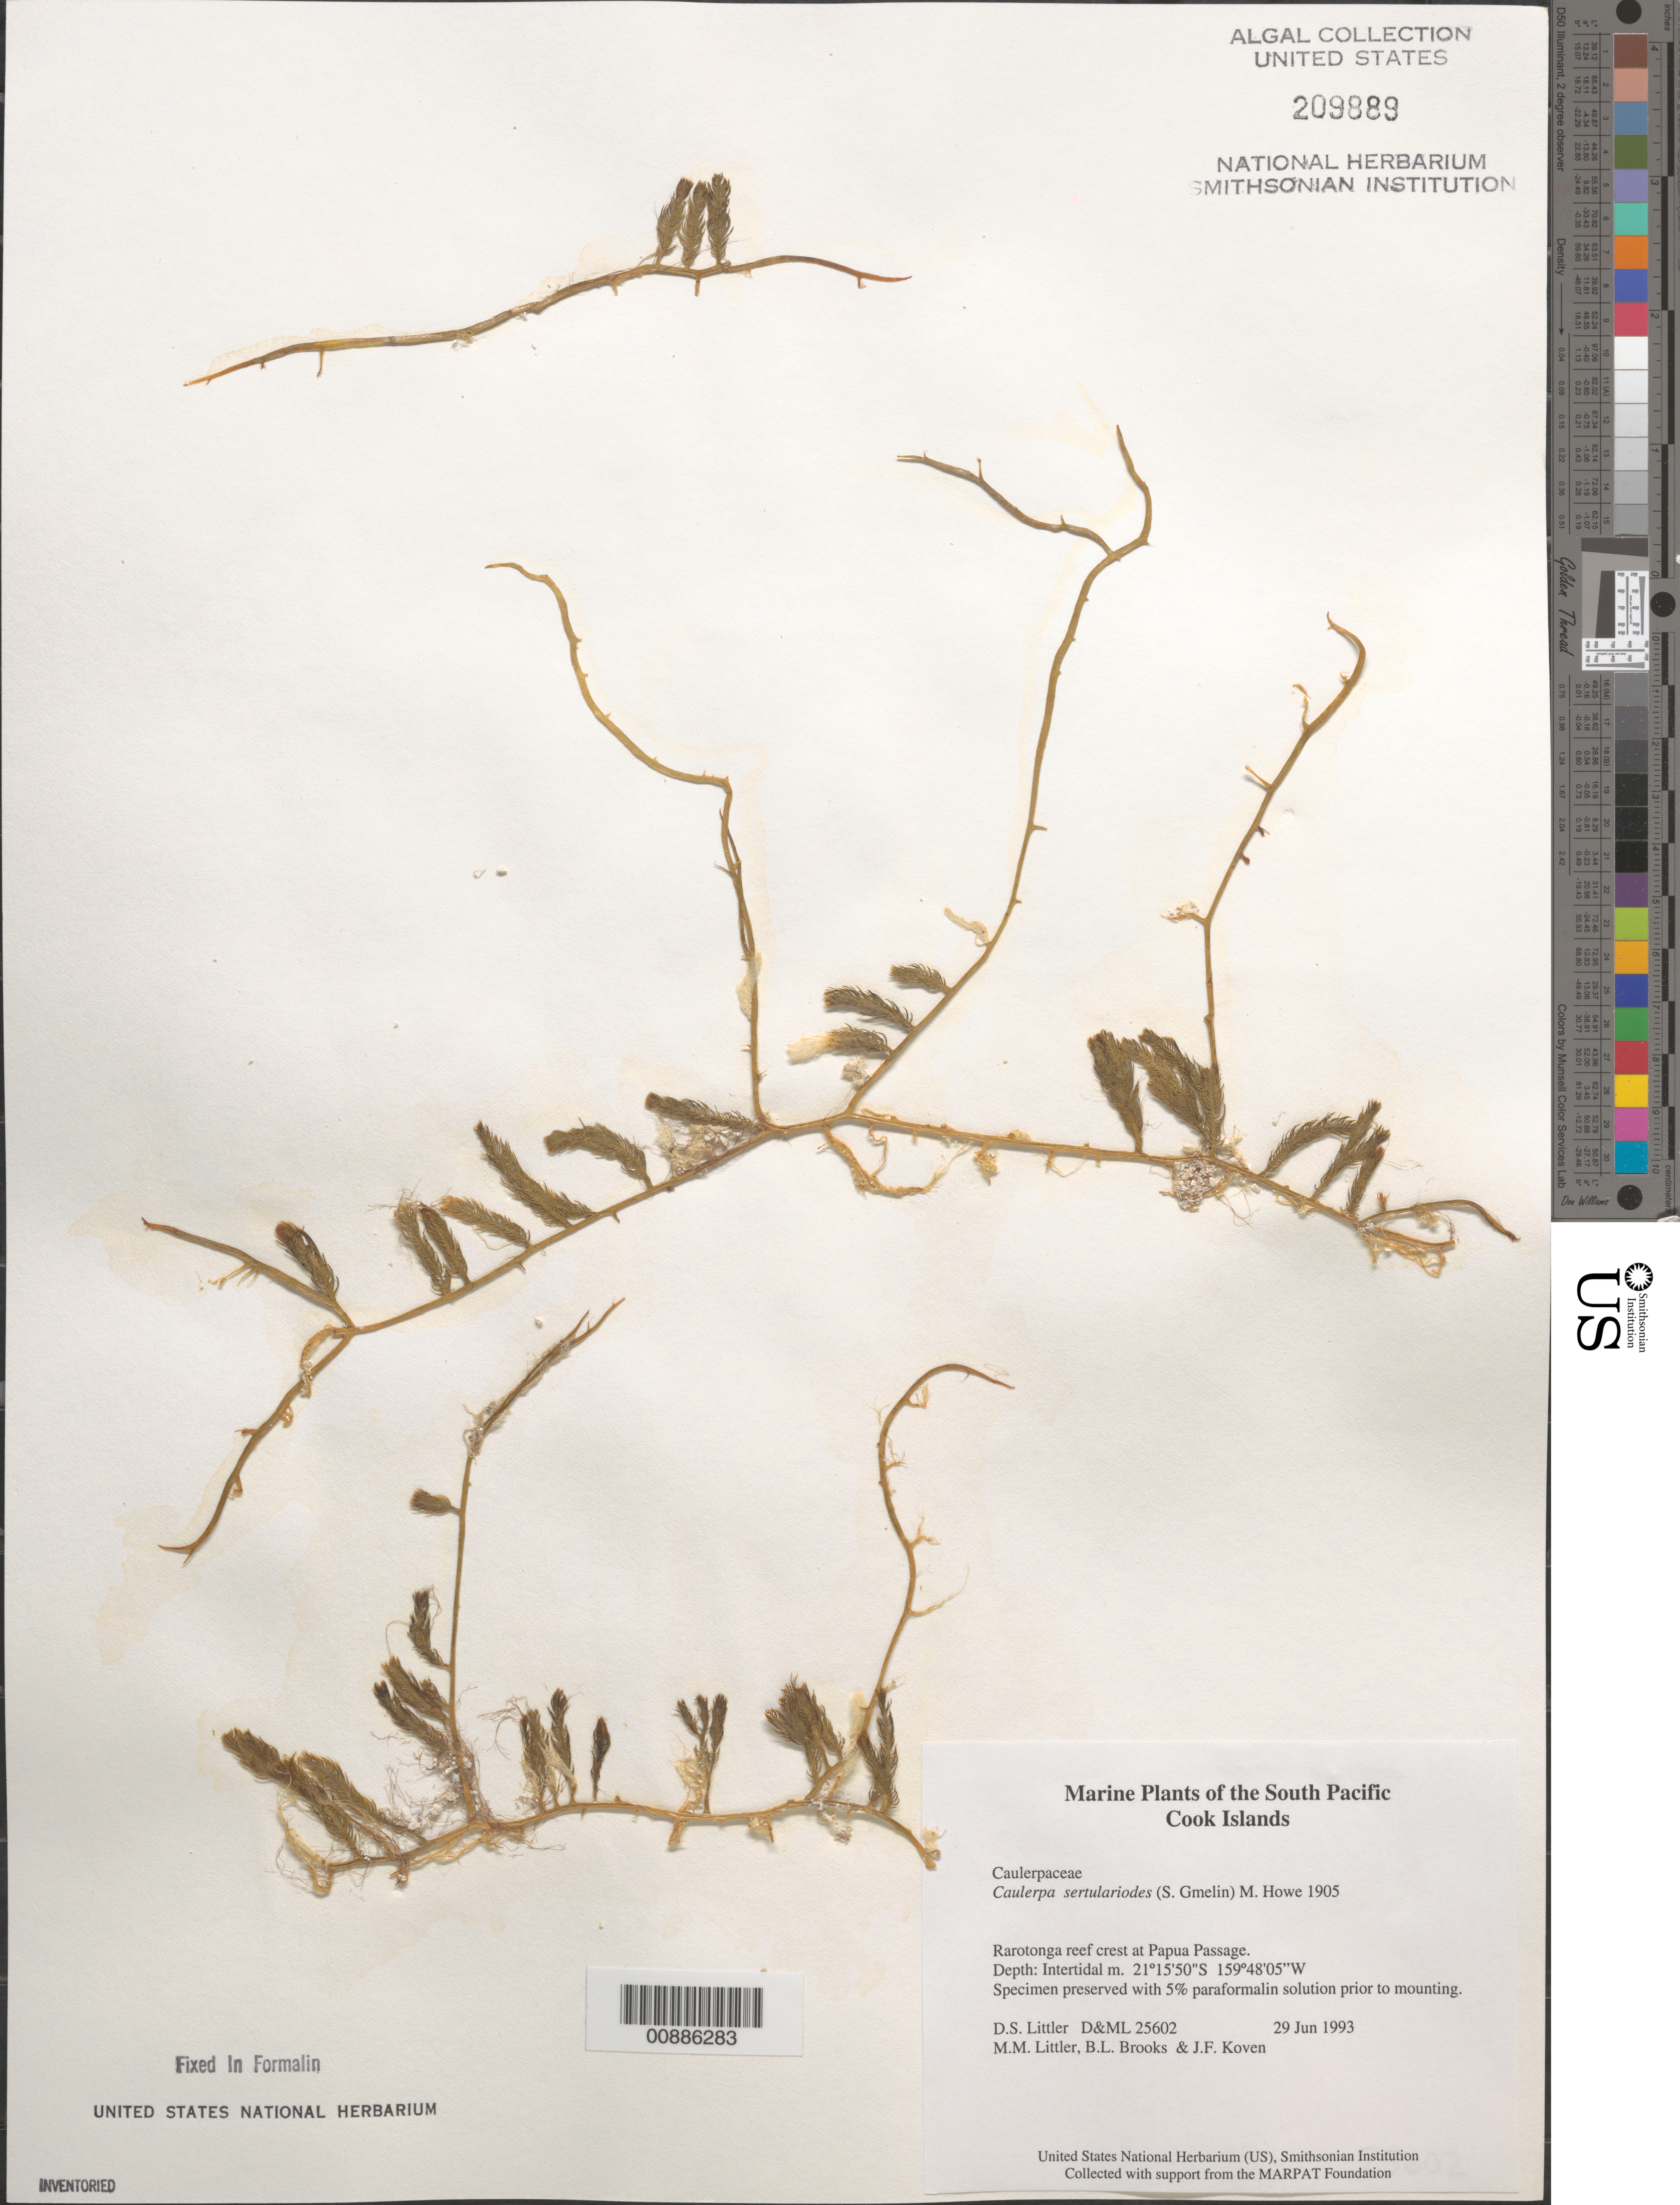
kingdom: Plantae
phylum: Chlorophyta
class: Ulvophyceae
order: Bryopsidales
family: Caulerpaceae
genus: Caulerpa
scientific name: Caulerpa sertularioides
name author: (S.G. Gmel.) M. Howe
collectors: D. S. Littler, M. M. Littler, B. Brooks & J. Koven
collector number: D&ML 25602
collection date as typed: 29 Jun 1993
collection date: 1993-06-29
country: Cook Islands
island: Rarotonga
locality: Rarotonga reef crest at Papua Passage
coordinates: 21 15'50"S, 159 48'05"W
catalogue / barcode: US 209889